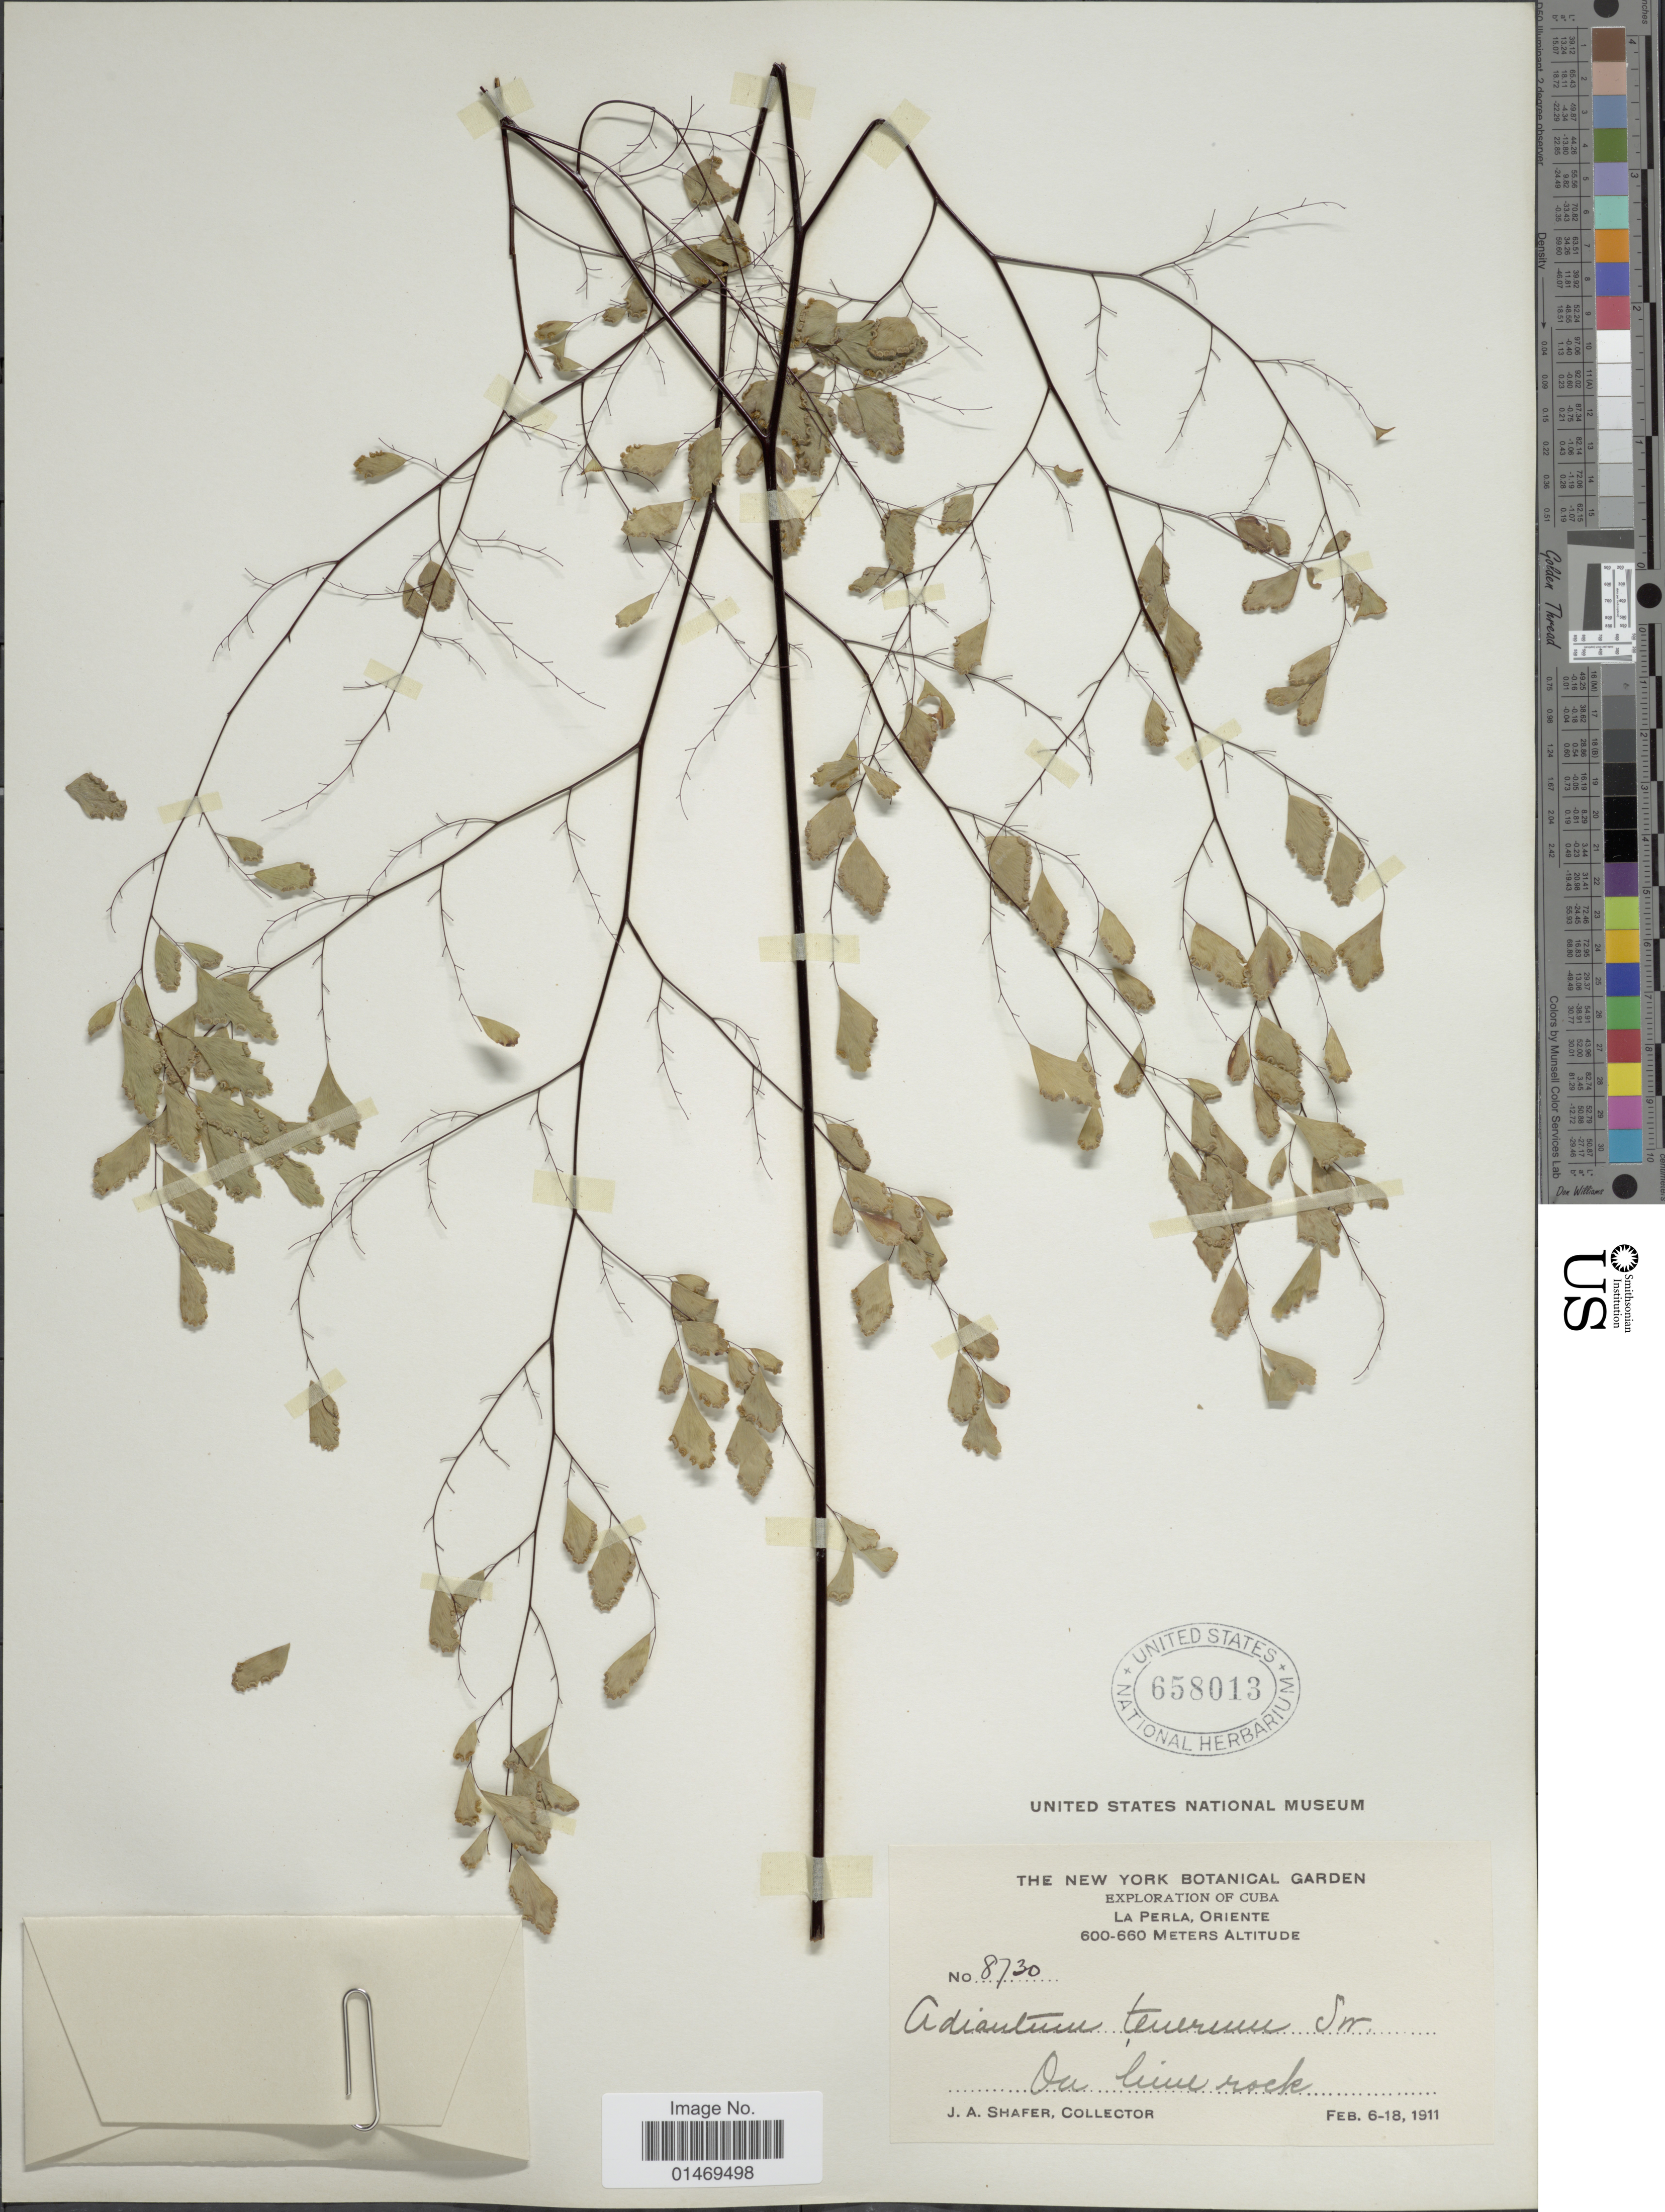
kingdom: Plantae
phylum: Tracheophyta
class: Polypodiopsida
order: Polypodiales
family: Pteridaceae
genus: Adiantum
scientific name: Adiantum tenerum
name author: Sw.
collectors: J. A. Shafer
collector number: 8730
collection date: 1911-02-06/1911-02-18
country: Cuba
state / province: Oriente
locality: La Perla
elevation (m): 600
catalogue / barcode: US 658013